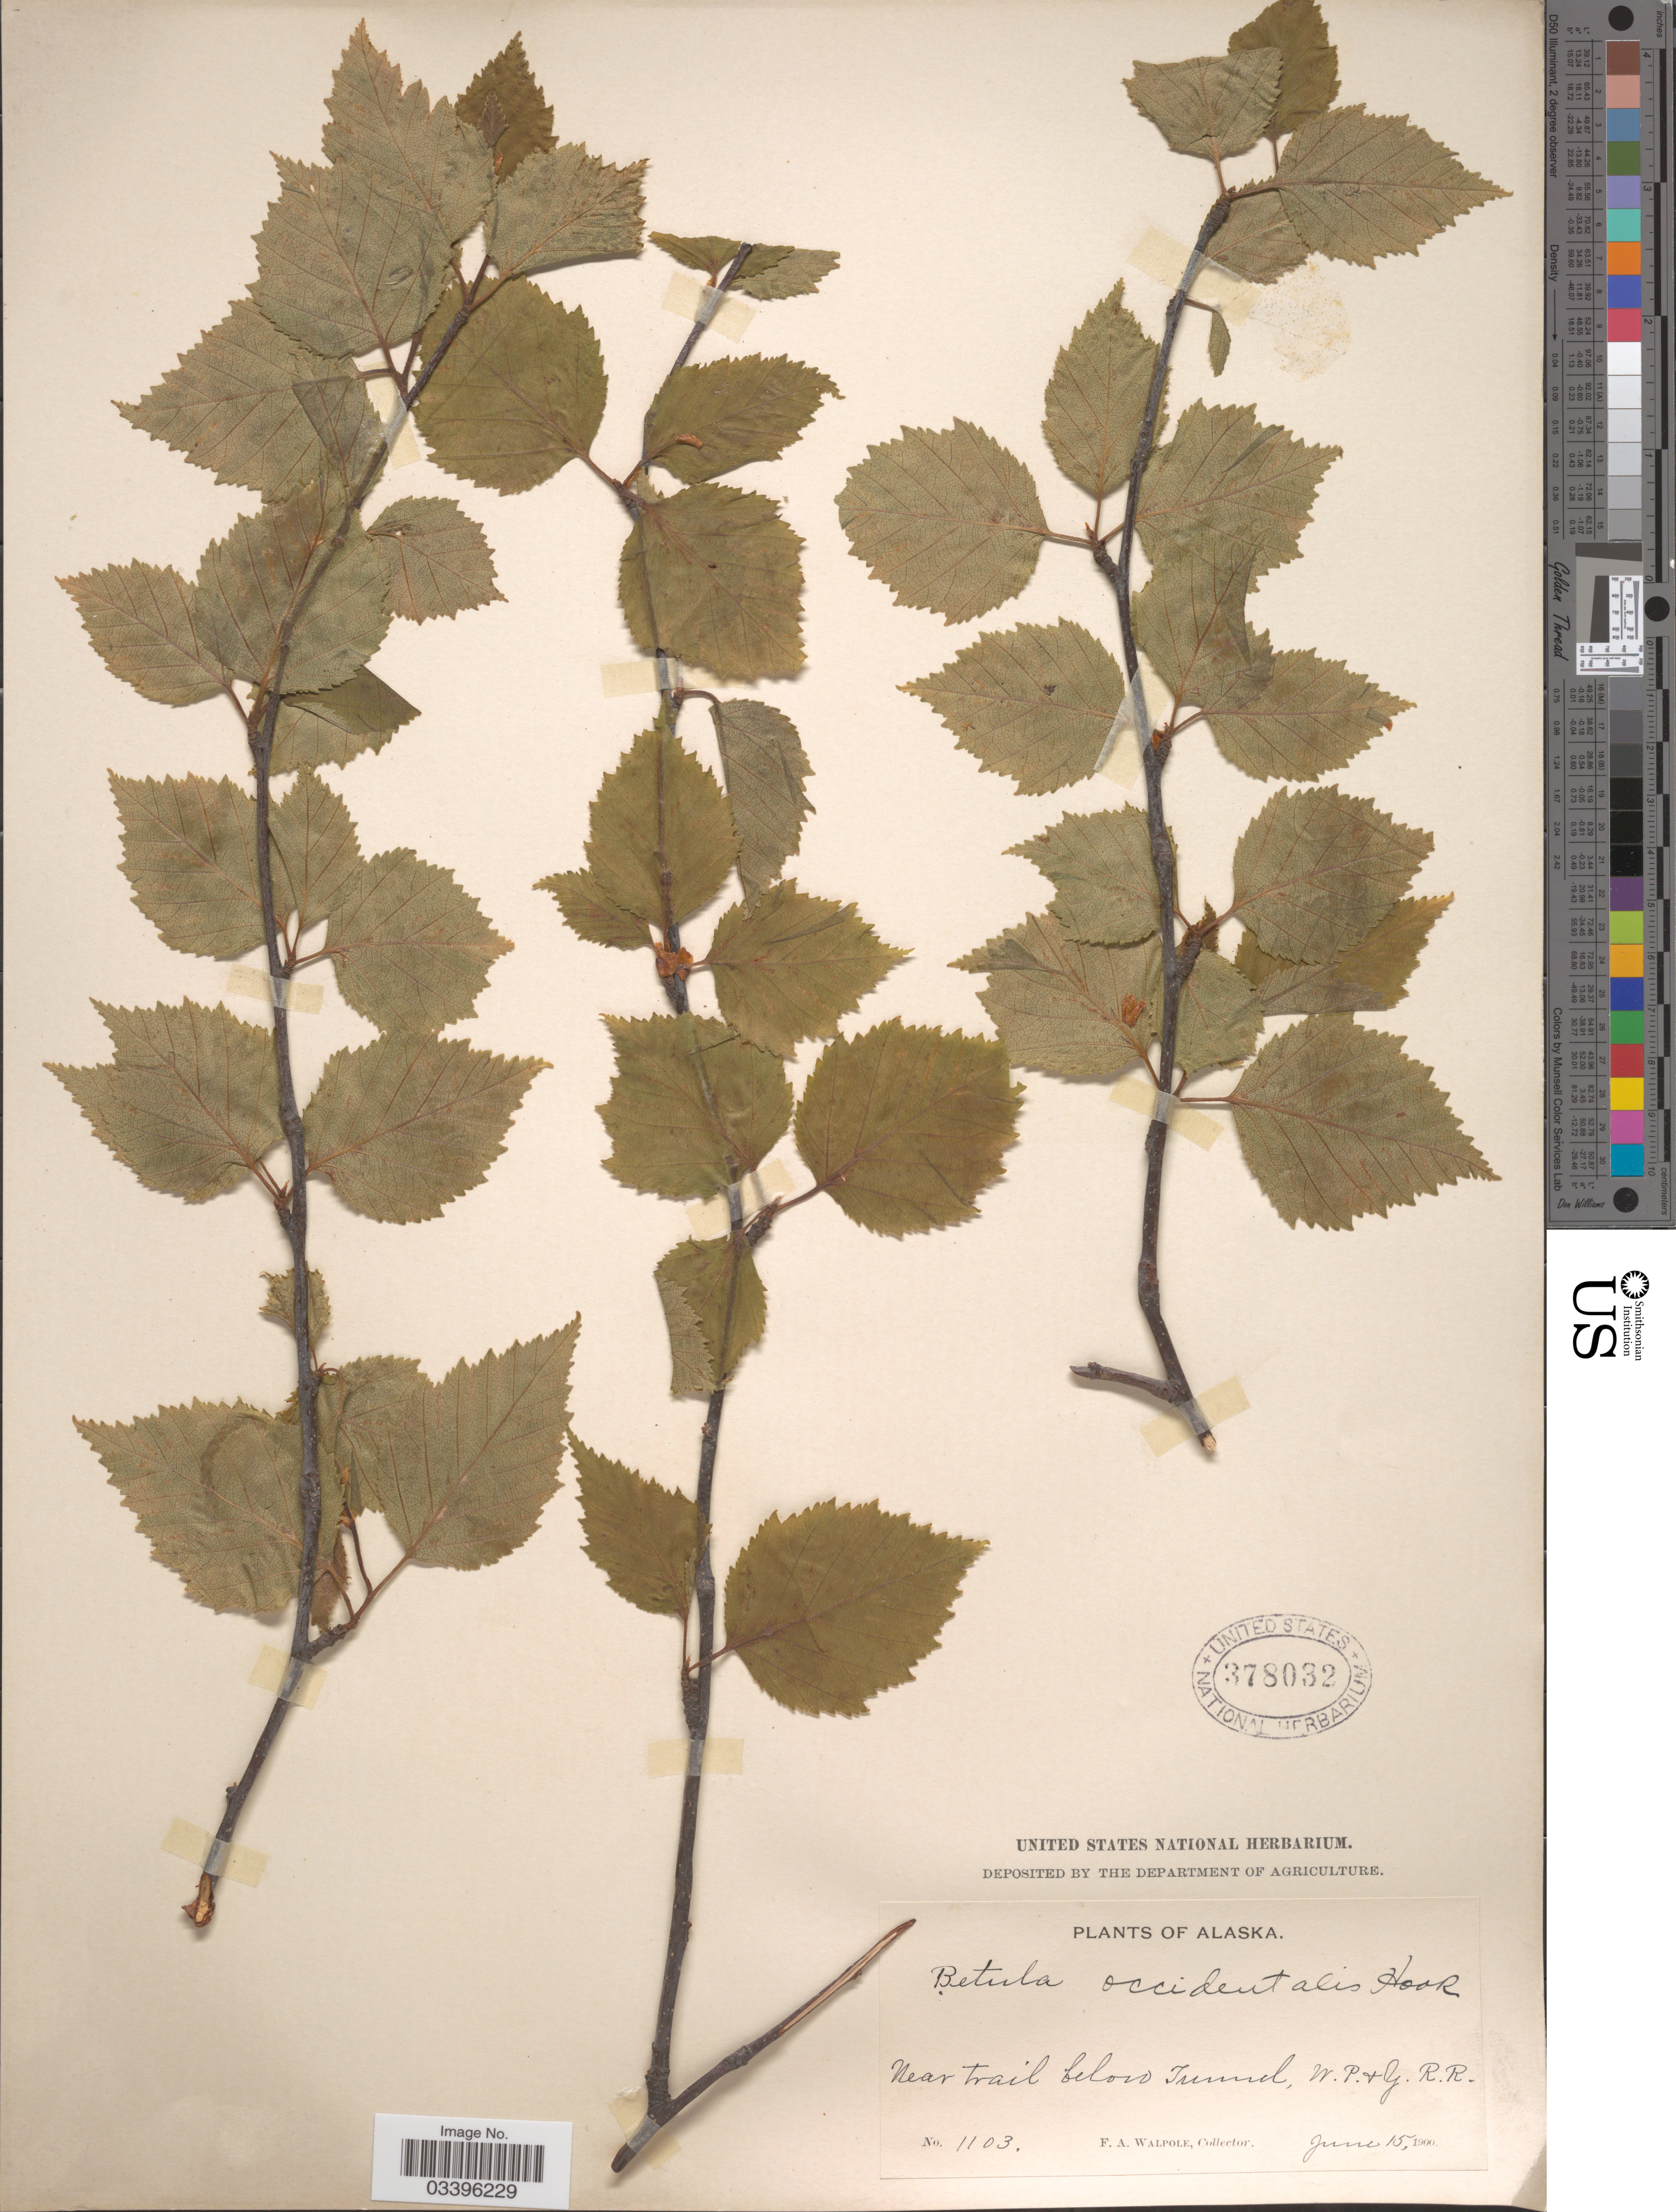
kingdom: Plantae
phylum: Tracheophyta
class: Magnoliopsida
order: Fagales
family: Betulaceae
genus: Betula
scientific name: Betula occidentalis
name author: Hook.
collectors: F. Walpole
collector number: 1103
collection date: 1900-06-15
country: United States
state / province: Alaska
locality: Near trail below Tunnel, W. P. & G. R. R.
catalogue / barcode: US 378032